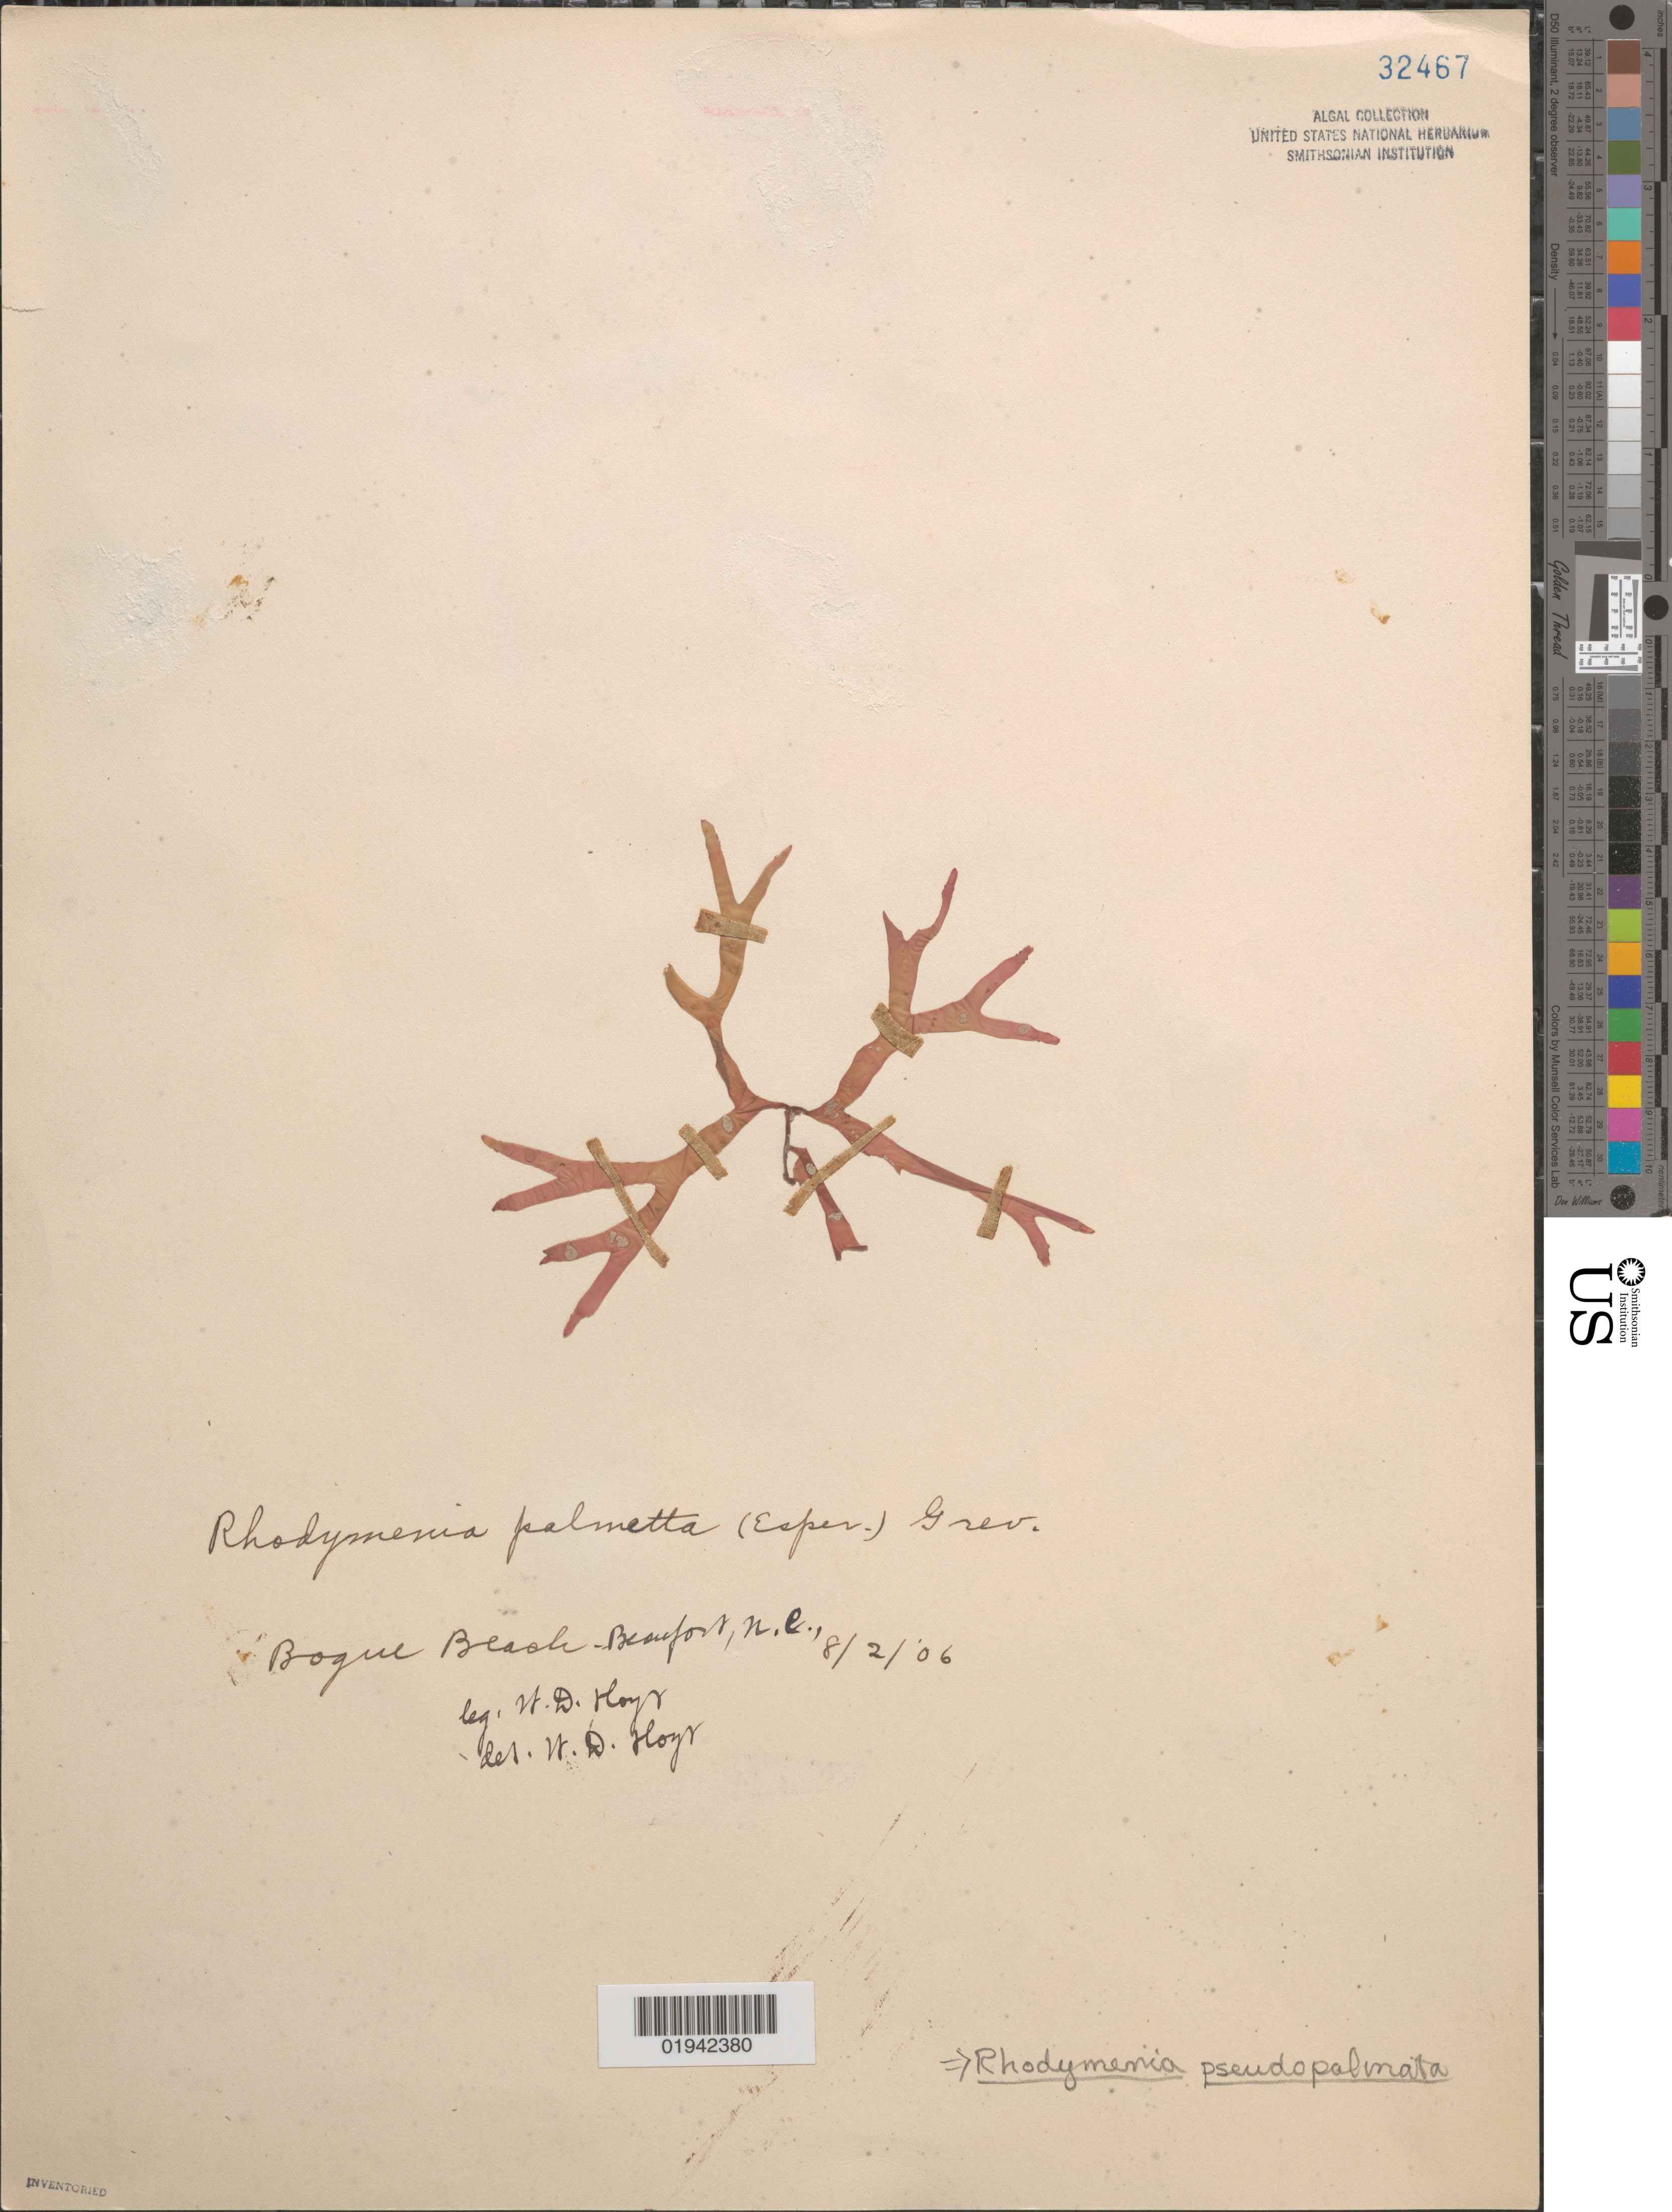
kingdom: Plantae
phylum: Rhodophyta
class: Florideophyceae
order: Rhodymeniales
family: Rhodymeniaceae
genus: Rhodymenia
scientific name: Rhodymenia pseudopalmata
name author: (J.V.Lamouroux) P.C. Silva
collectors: W. D. Hoyt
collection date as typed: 02 Aug 1906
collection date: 1906-08-02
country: United States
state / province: North Carolina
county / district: Carteret County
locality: Beaufort, Bogue Beach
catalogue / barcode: US 32467